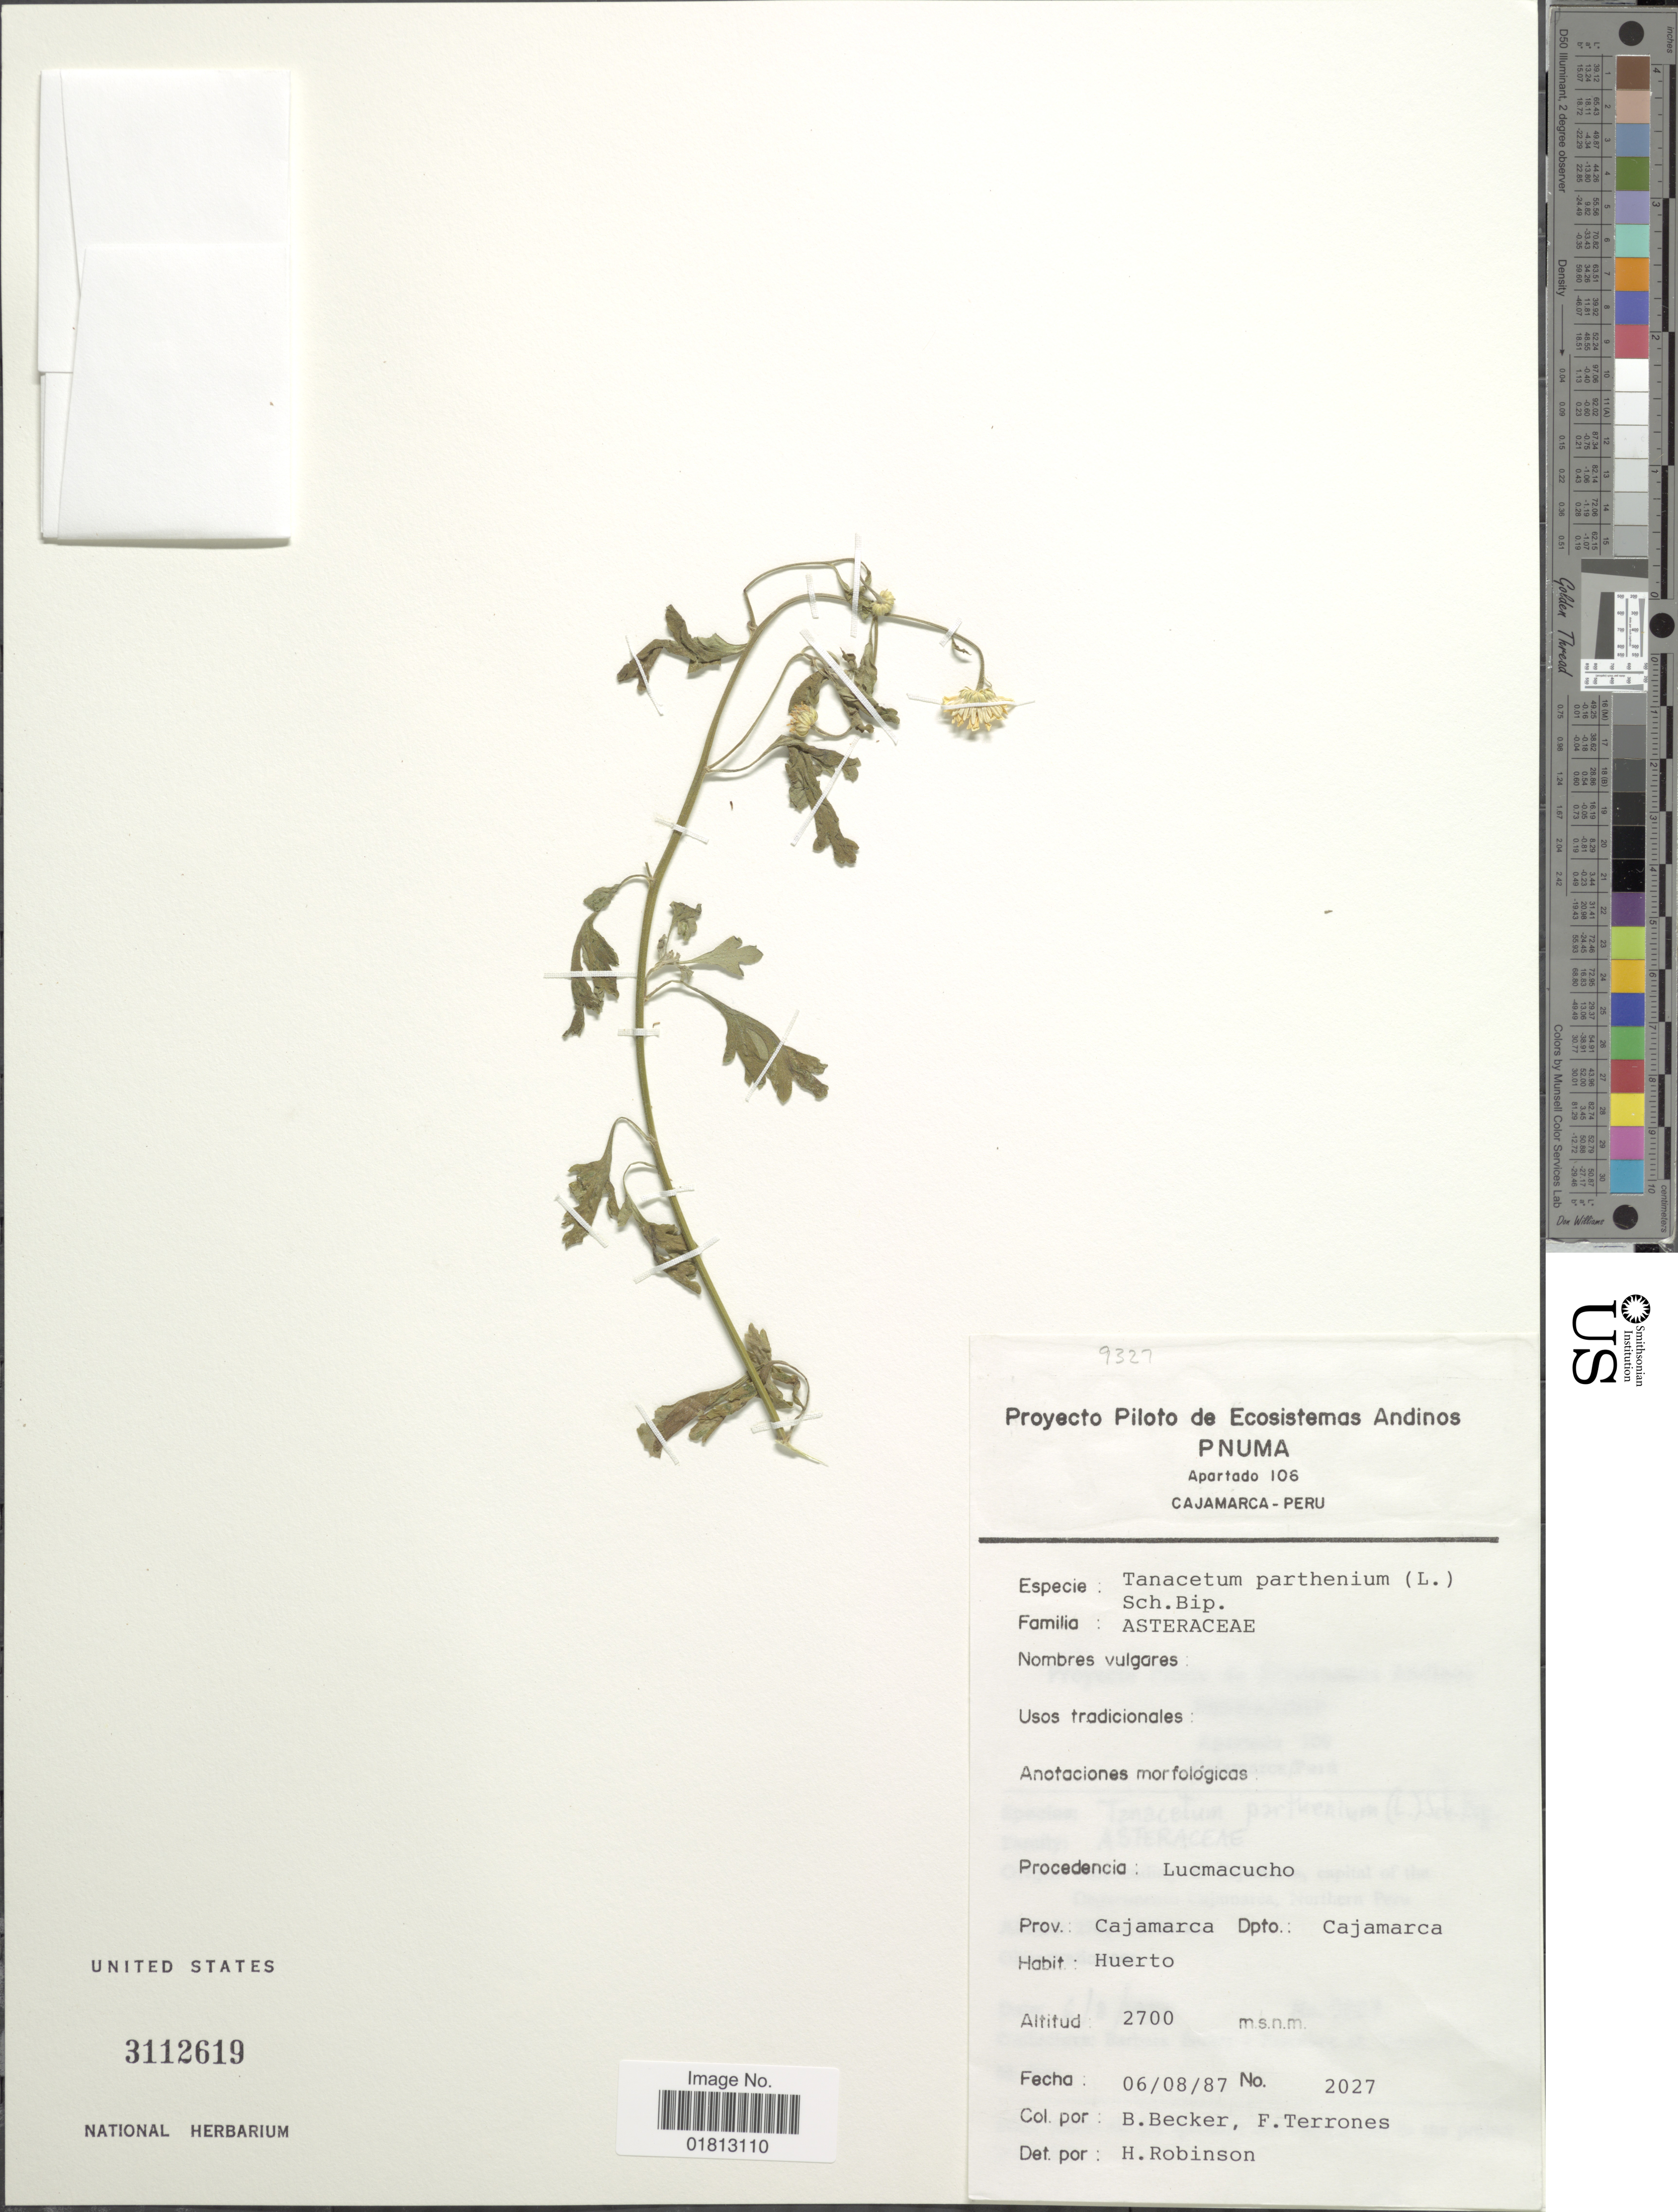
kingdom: Plantae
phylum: Tracheophyta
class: Magnoliopsida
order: Asterales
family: Asteraceae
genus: Tanacetum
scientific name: Tanacetum parthenium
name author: (L.) Sch. Bip.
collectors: B. Becker & F. Terrones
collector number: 2027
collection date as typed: Transcribed d/m/y: 6/8/87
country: Peru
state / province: Cajamarca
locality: Procedencia: Lucmacucho, Prov.: Cajamarca, Dpto.: Cajamarca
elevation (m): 2700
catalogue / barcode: US 3112619